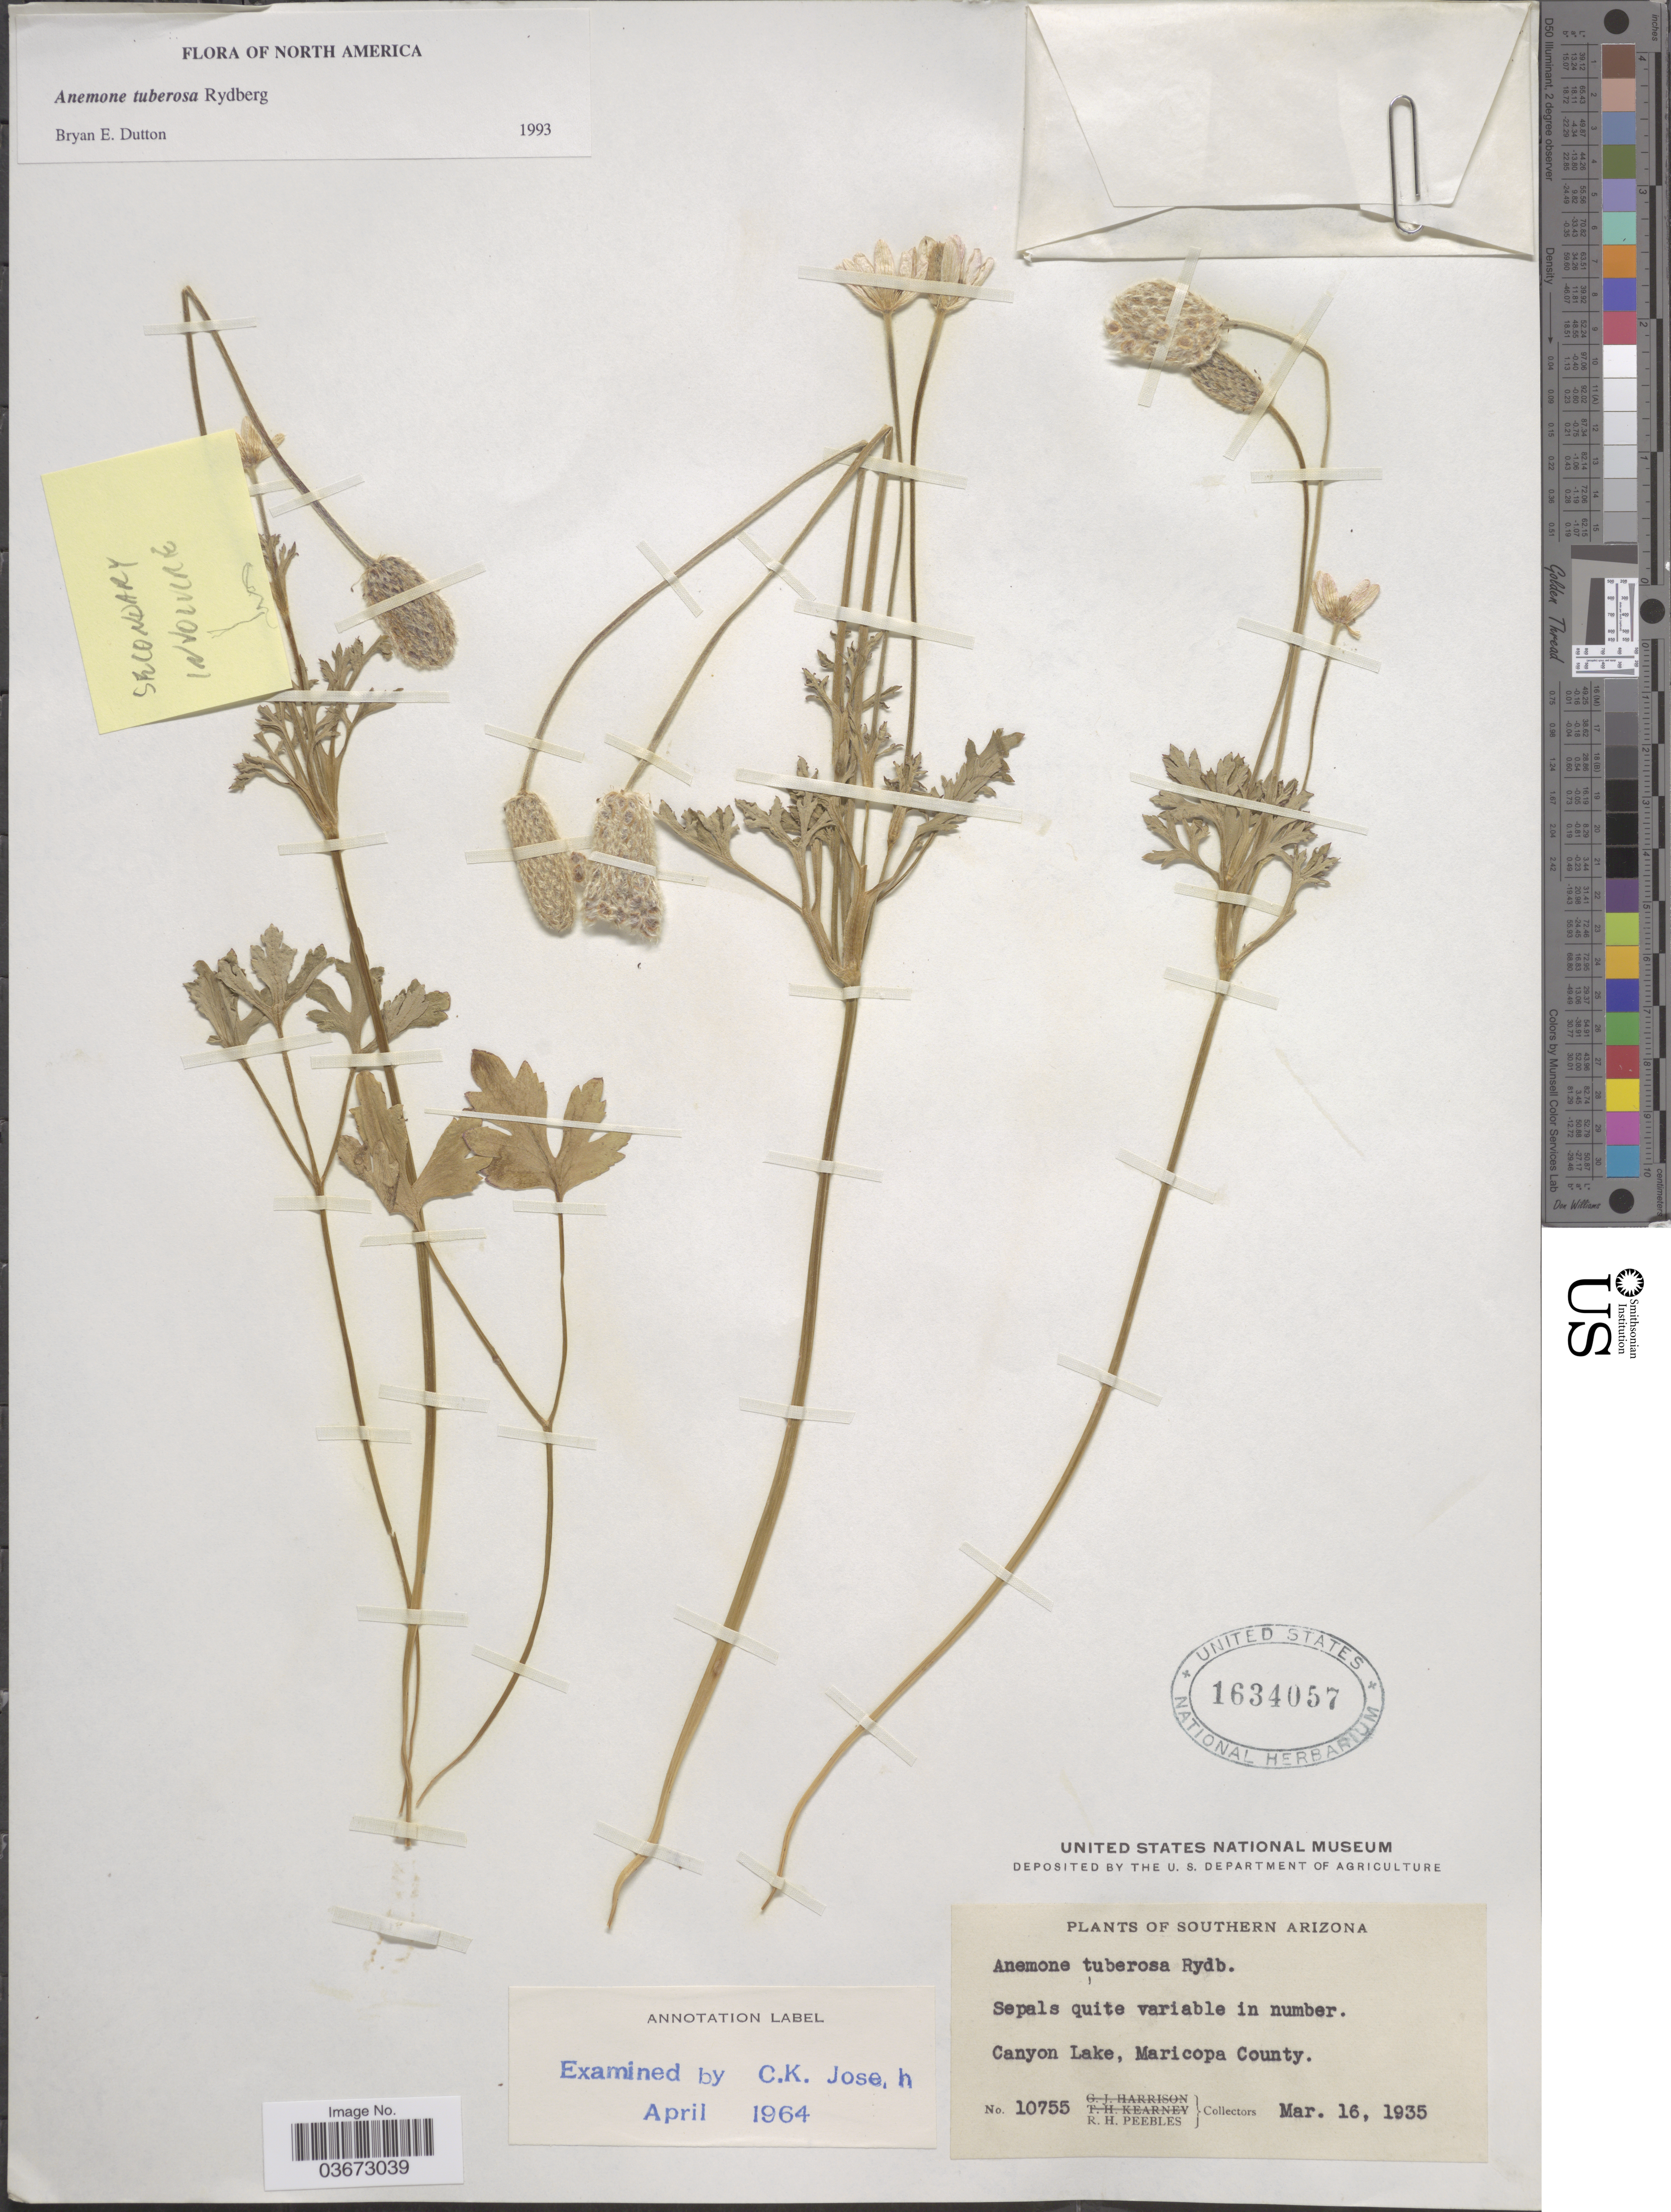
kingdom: Plantae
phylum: Tracheophyta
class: Magnoliopsida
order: Ranunculales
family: Ranunculaceae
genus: Anemone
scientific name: Anemone tuberosa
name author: Rydb.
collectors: R. H. Peebles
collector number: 10755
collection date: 1935-03-16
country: United States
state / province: Arizona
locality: Southern Arizona. Canyon Lake, Maricopa County.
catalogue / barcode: US 1634057